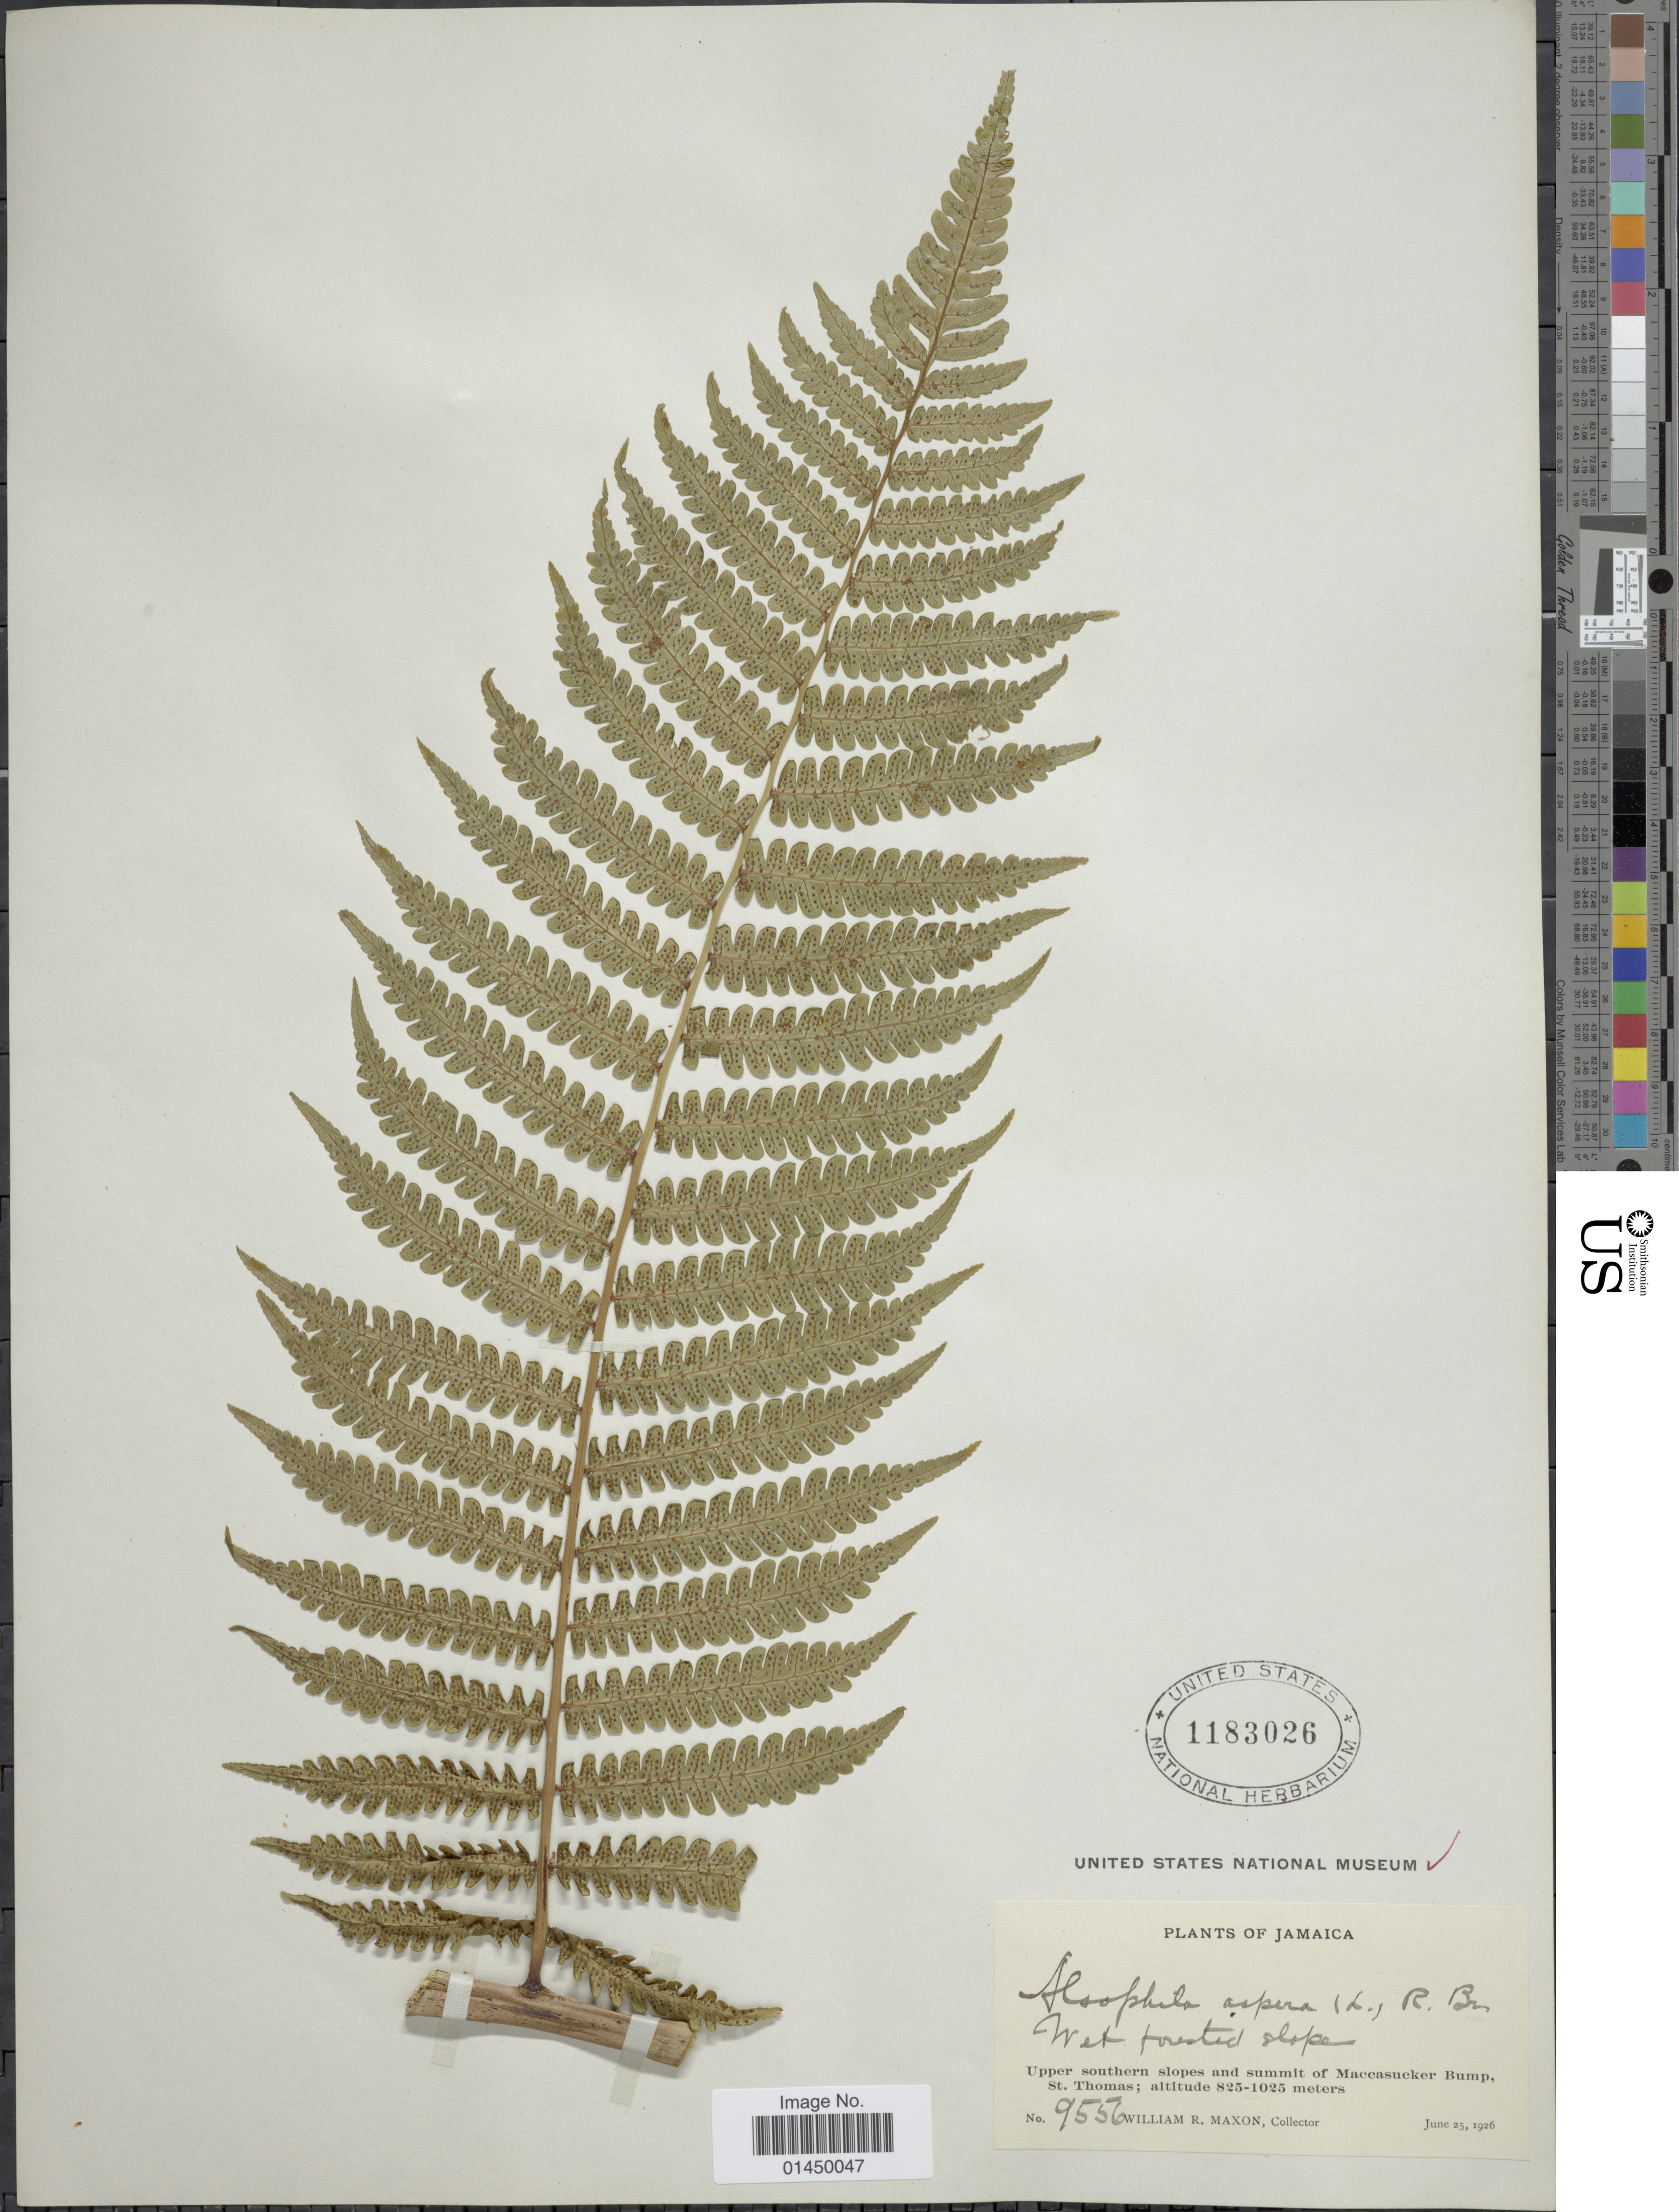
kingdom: Plantae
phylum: Tracheophyta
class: Polypodiopsida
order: Cyatheales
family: Cyatheaceae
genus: Cyathea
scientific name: Cyathea aspera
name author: (L.) Sw.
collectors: W. R. Maxon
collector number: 9556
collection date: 1926-06-25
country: Jamaica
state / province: Saint Thomas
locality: Upper southern slopes and summit of Maccasucker Bump, St. Thomas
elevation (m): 825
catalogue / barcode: US 1183026